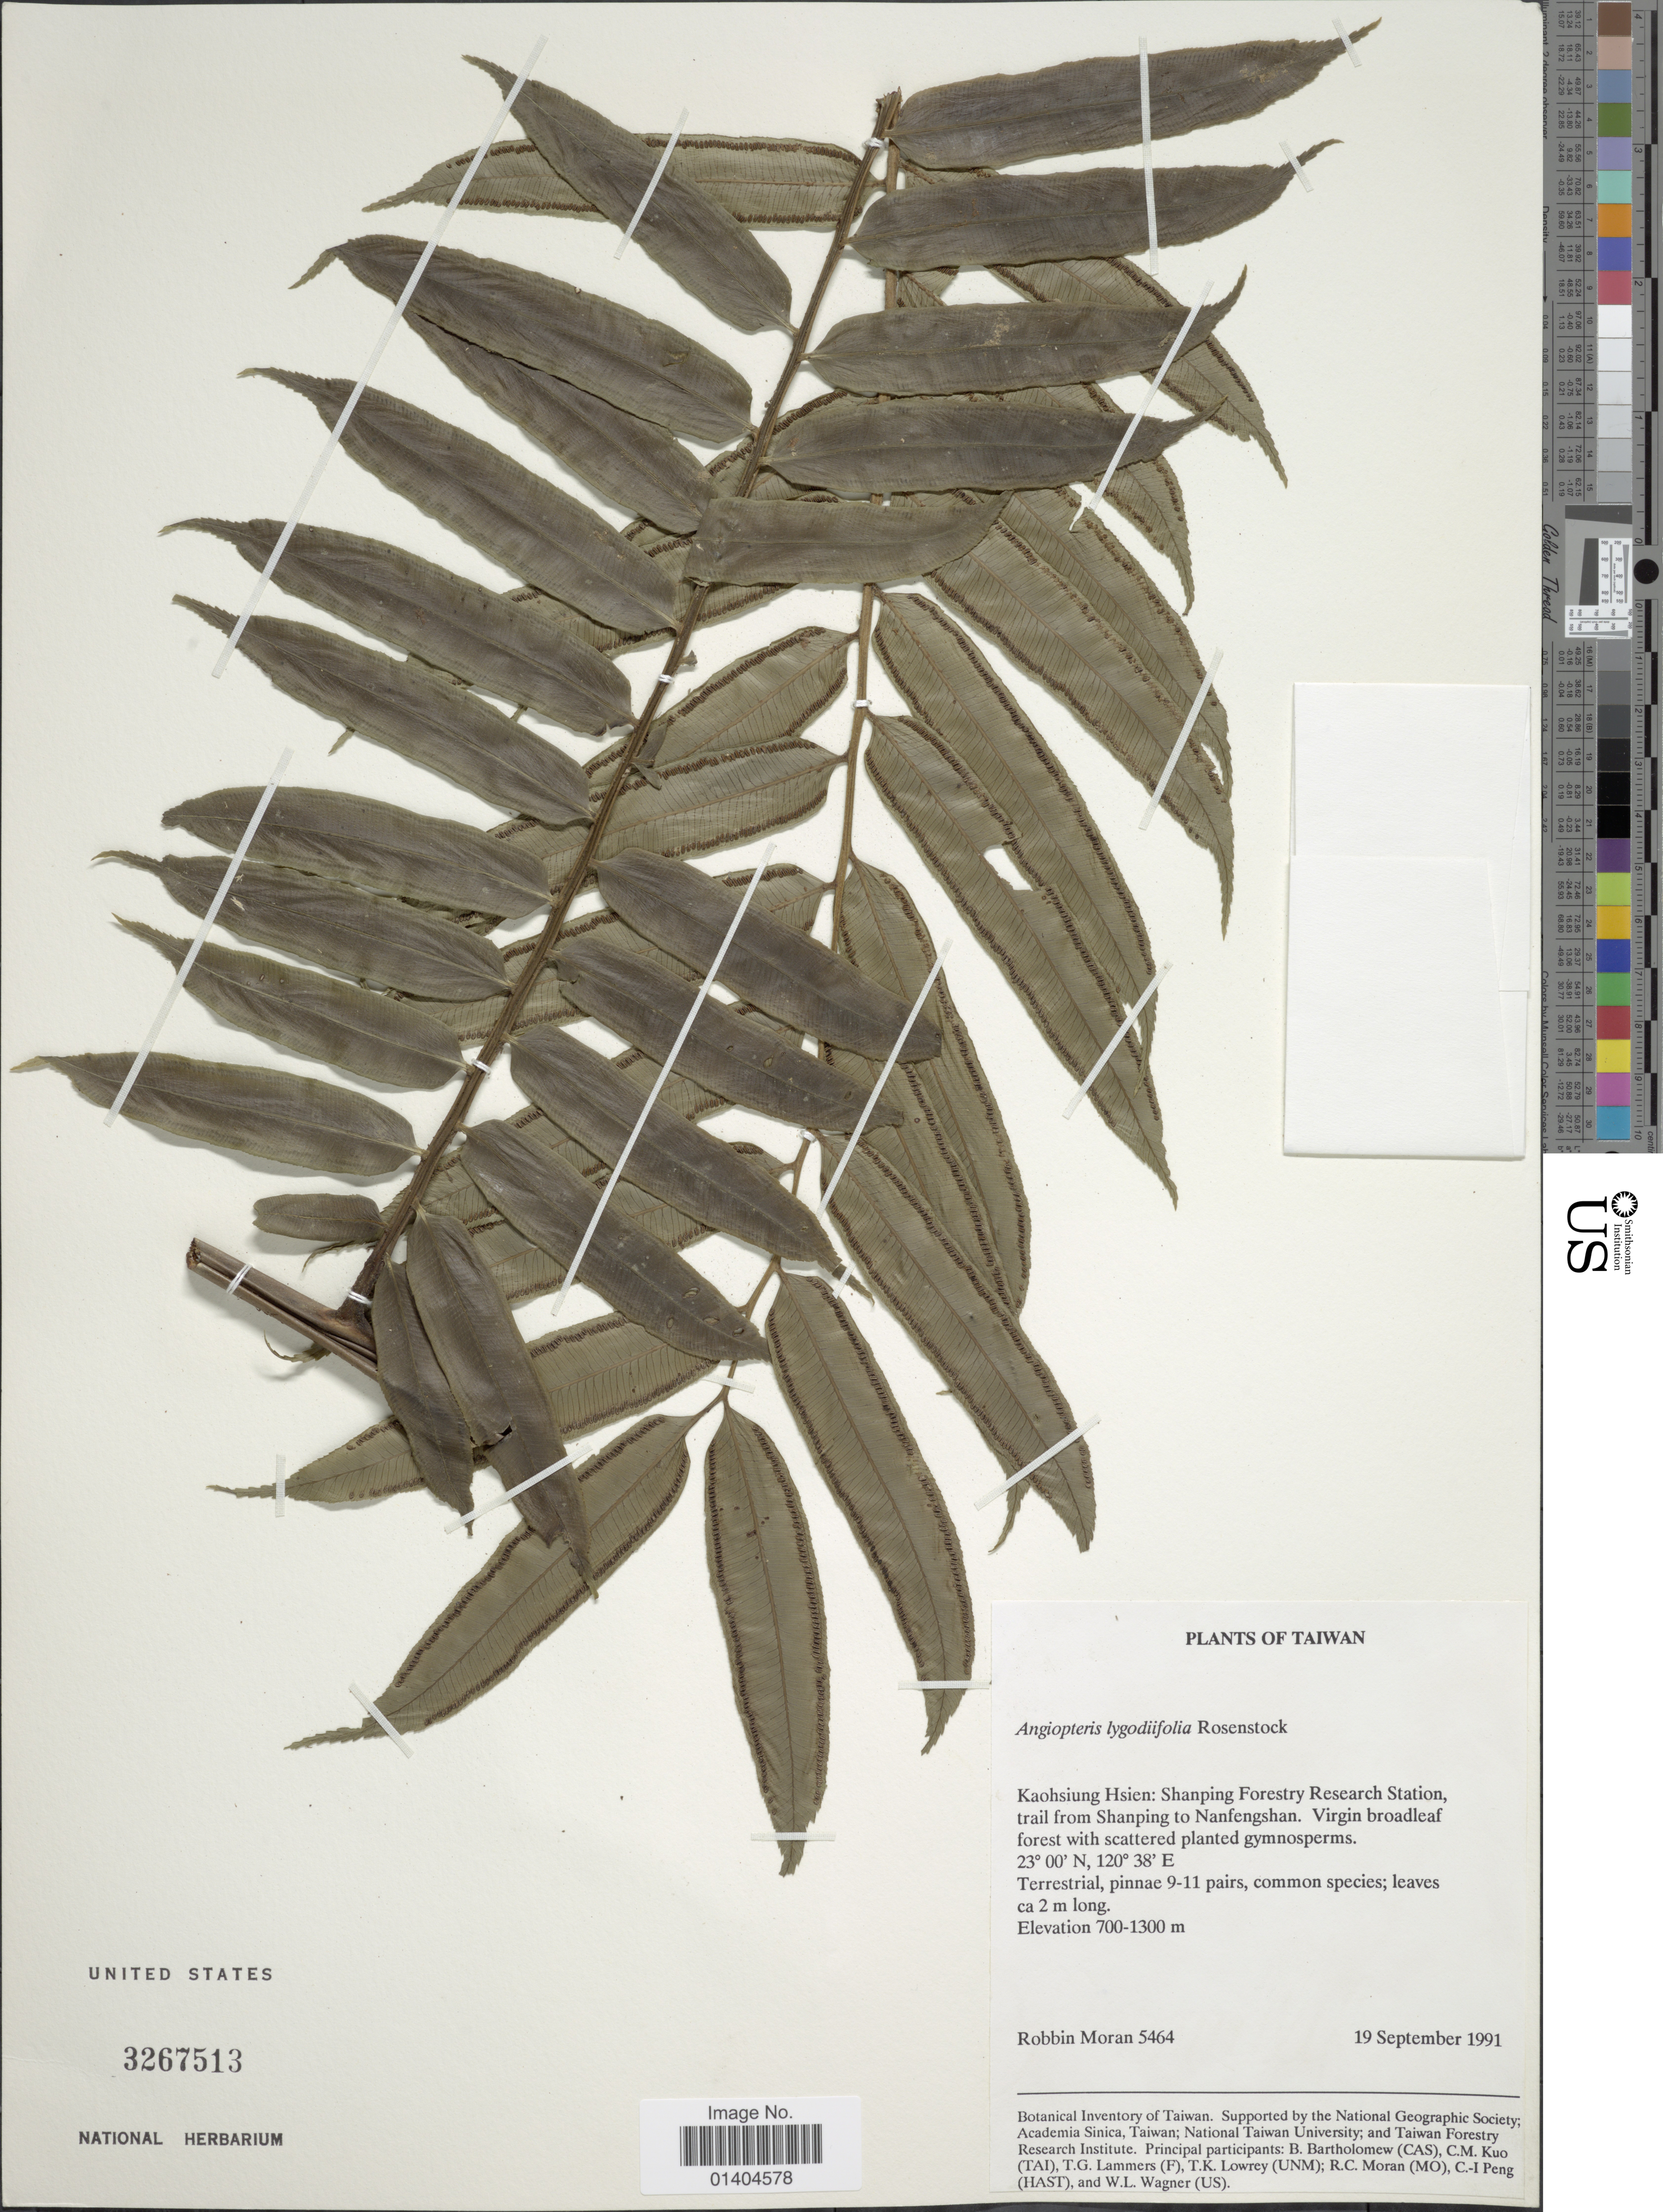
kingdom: Plantae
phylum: Tracheophyta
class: Polypodiopsida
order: Marattiales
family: Marattiaceae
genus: Angiopteris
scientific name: Angiopteris lygodiifolia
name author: Rosenst.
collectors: R. C. Moran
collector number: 5464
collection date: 1991-09-19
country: Taiwan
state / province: Kaohsiung City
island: Taiwan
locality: Kaohsiung Hsien: Shanping Forestry Research Station, trail from Shanping to Nanfengshan.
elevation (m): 700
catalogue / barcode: US 3267513